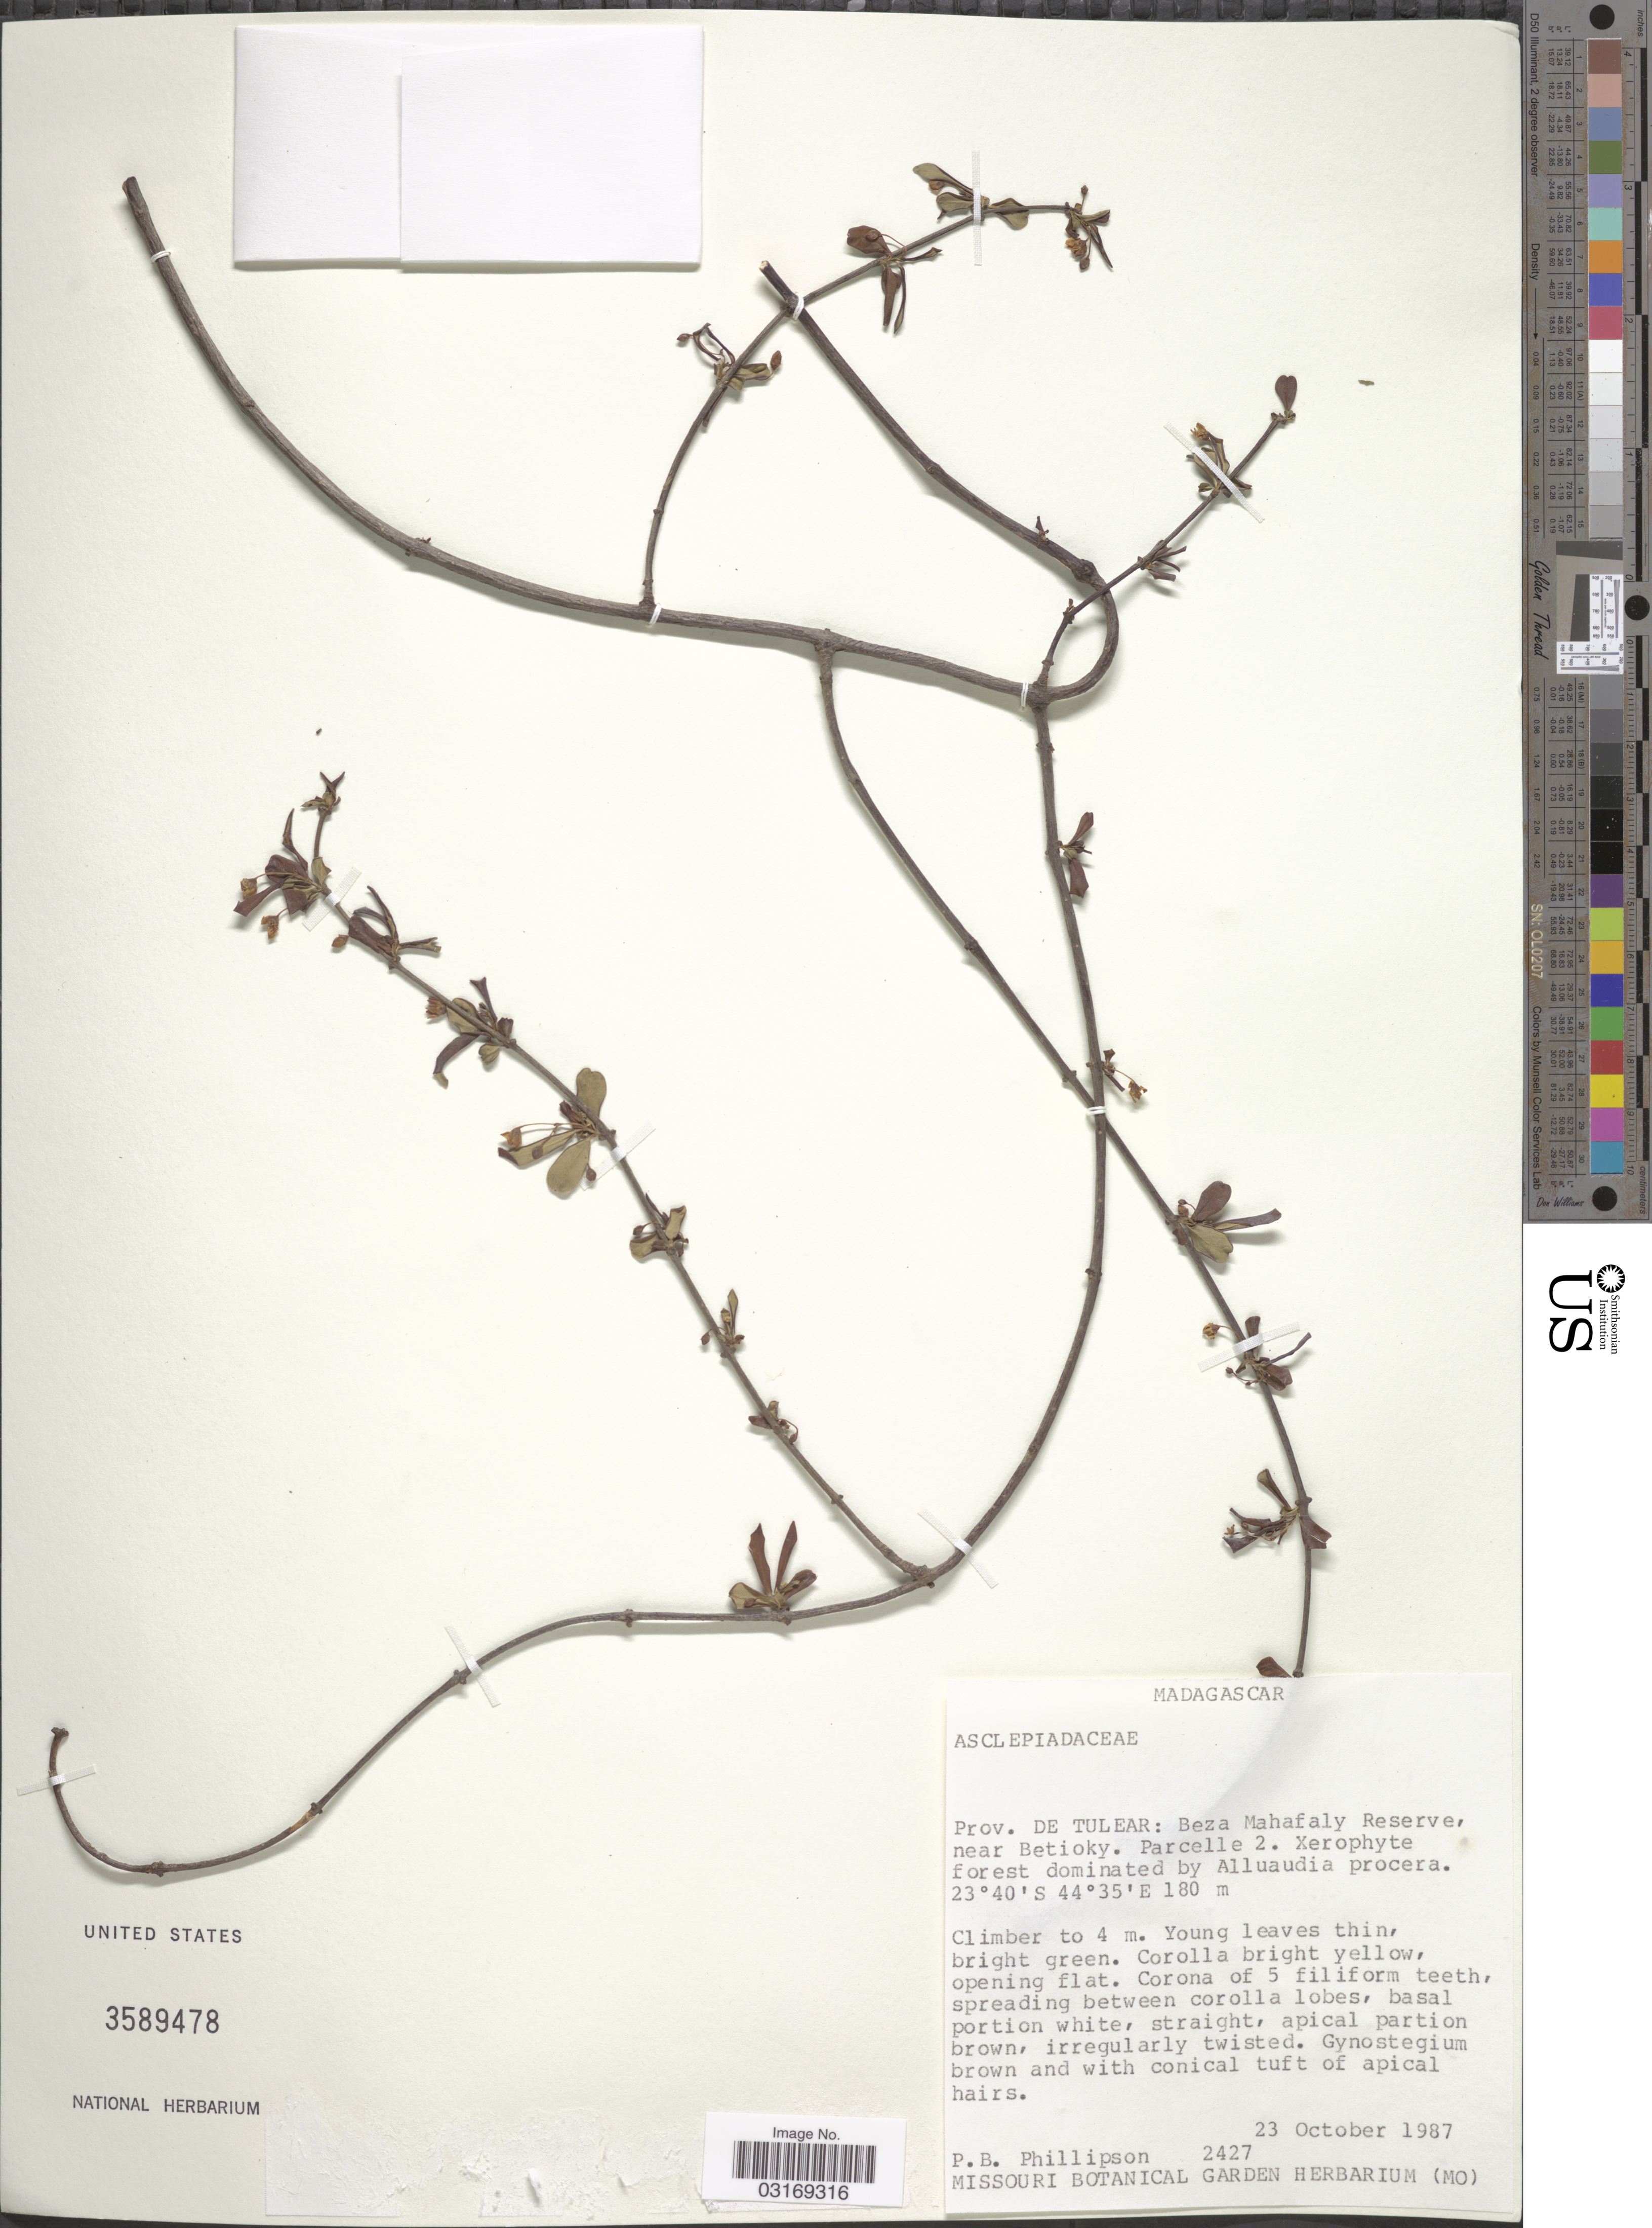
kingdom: Plantae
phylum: Tracheophyta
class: Magnoliopsida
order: Gentianales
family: Apocynaceae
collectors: P. B. Phillipson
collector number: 2427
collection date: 1987-10-23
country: Madagascar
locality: Prov. de Tulear: Beza Mahafaly Reserve, near Betioky. Parcelle 2.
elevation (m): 180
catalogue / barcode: US 3589478